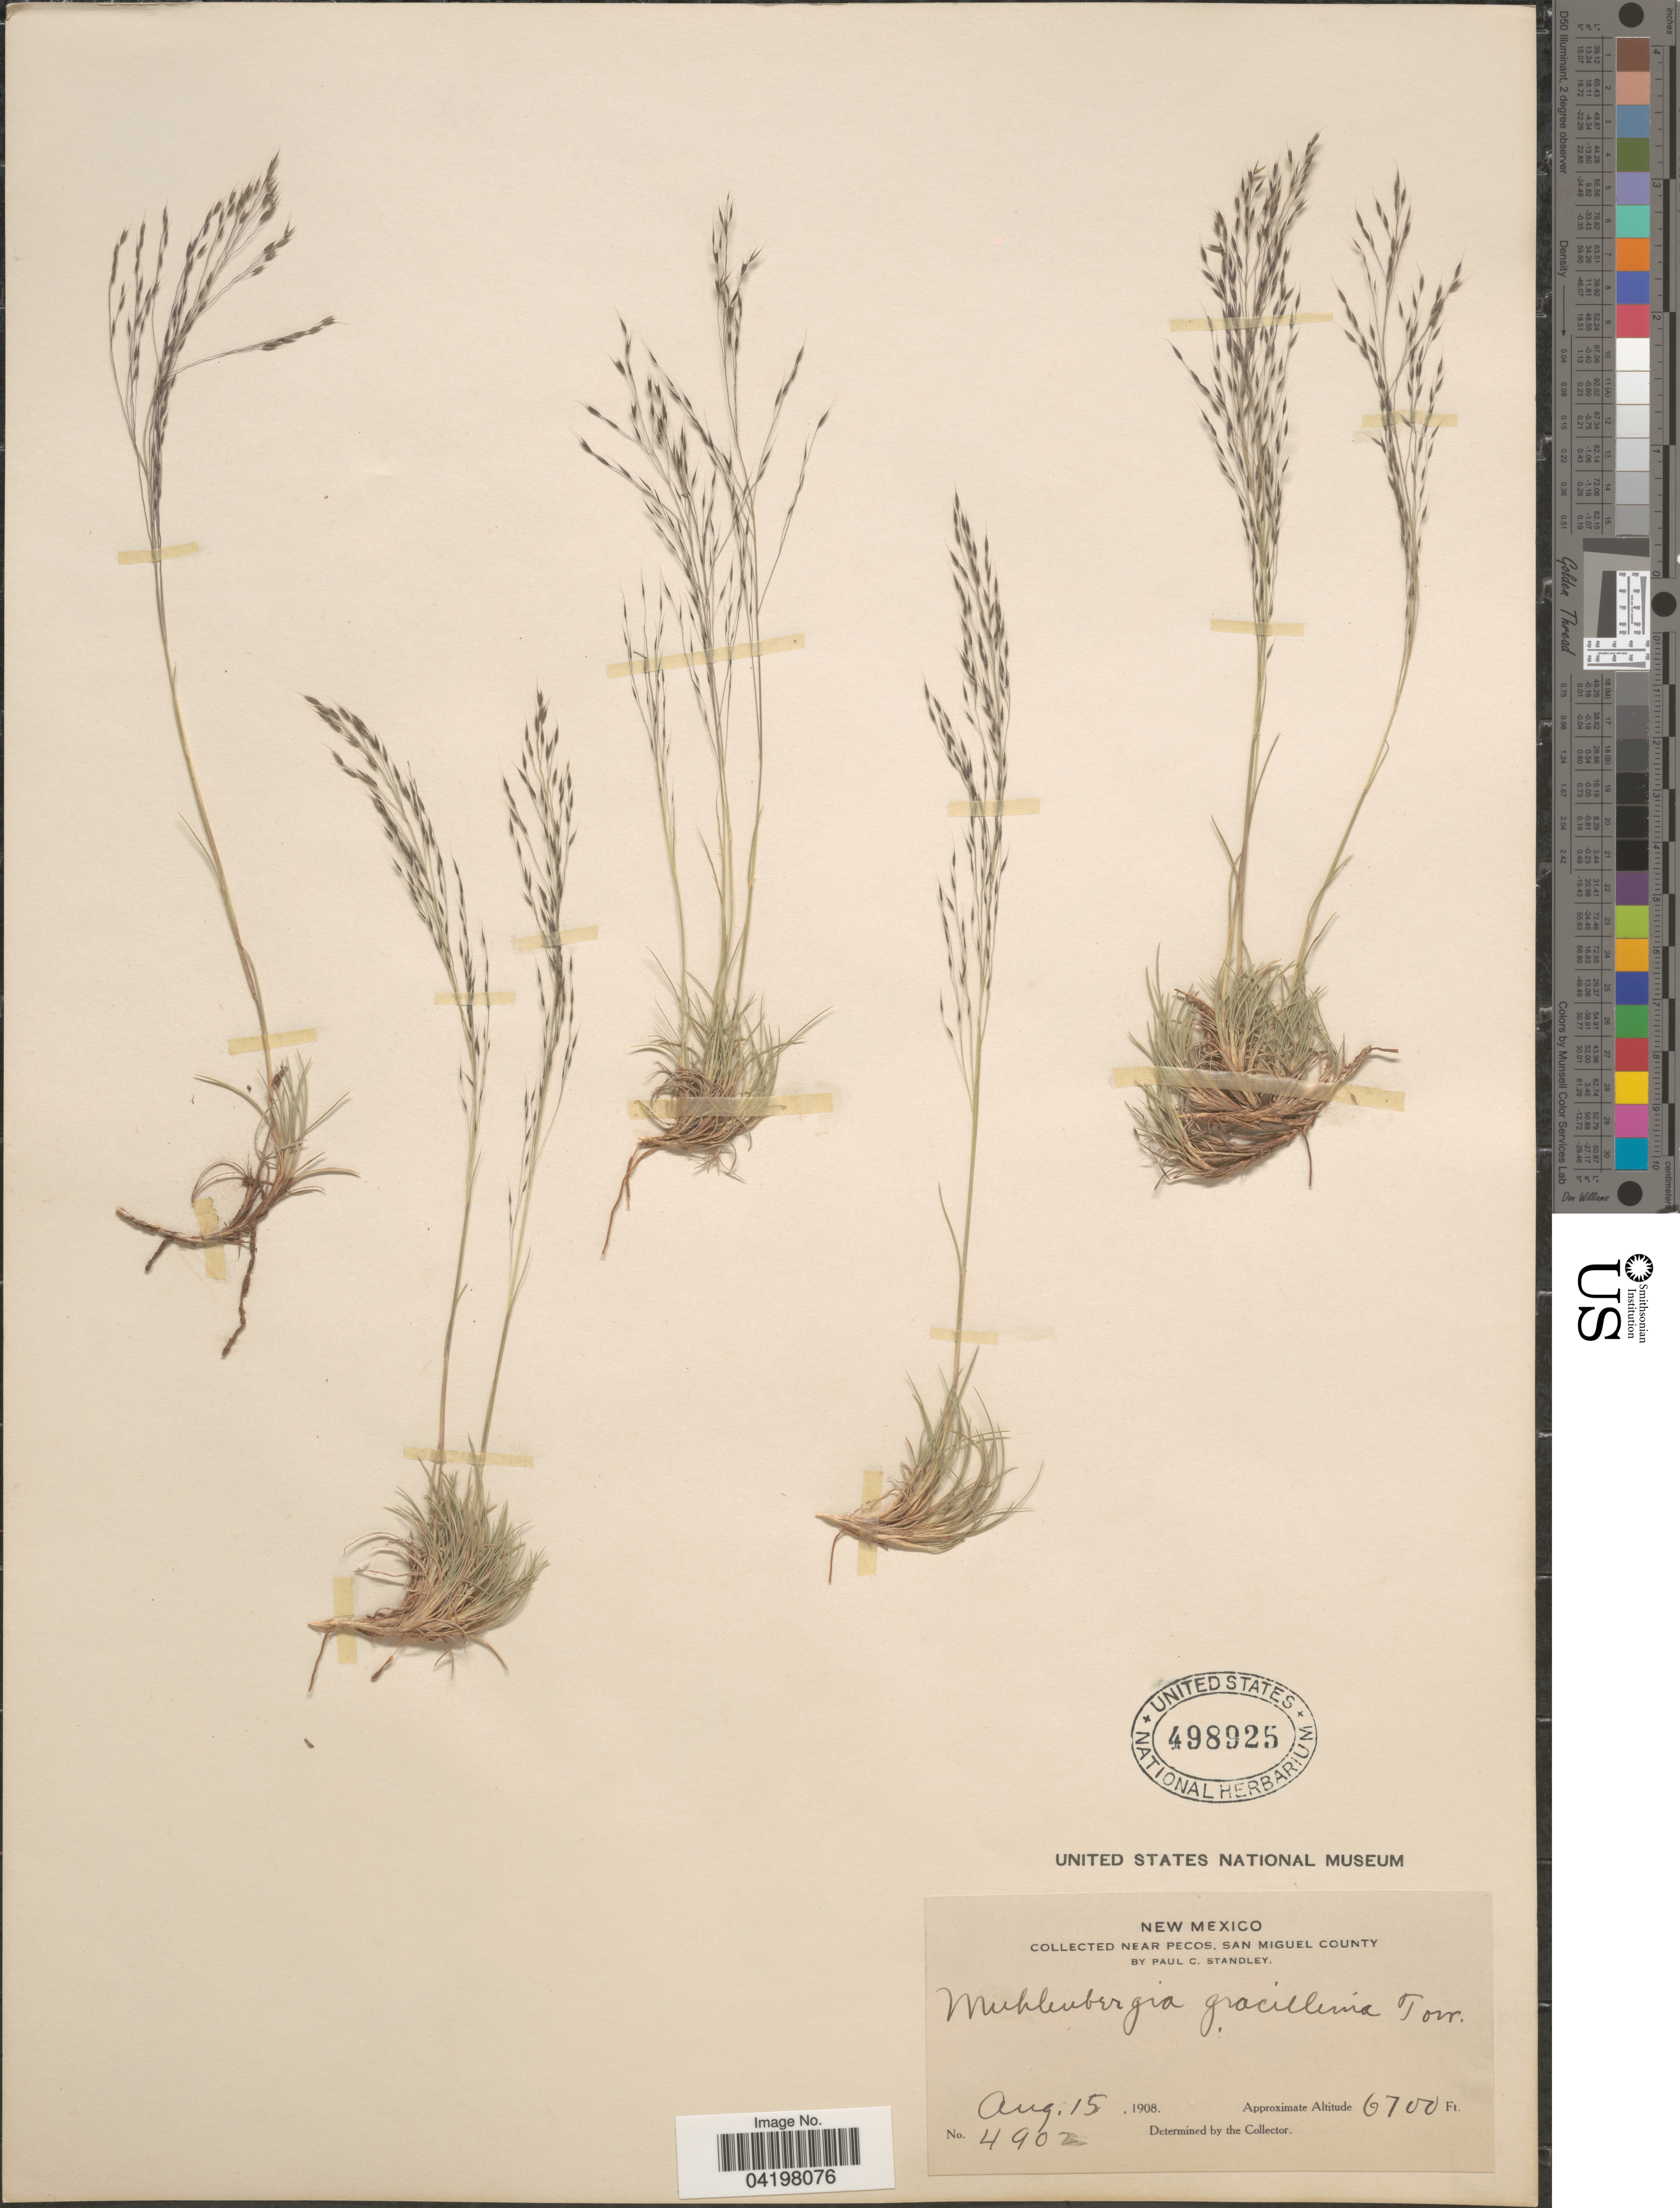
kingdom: Plantae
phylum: Tracheophyta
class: Liliopsida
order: Poales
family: Poaceae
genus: Muhlenbergia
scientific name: Muhlenbergia torreyi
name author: (Kunth) Hitchc. ex Bush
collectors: P. C. Standley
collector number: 4902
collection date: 1908-08-15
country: United States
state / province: New Mexico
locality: Near Pecos, San Miguel County.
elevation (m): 2042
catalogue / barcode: US 498925